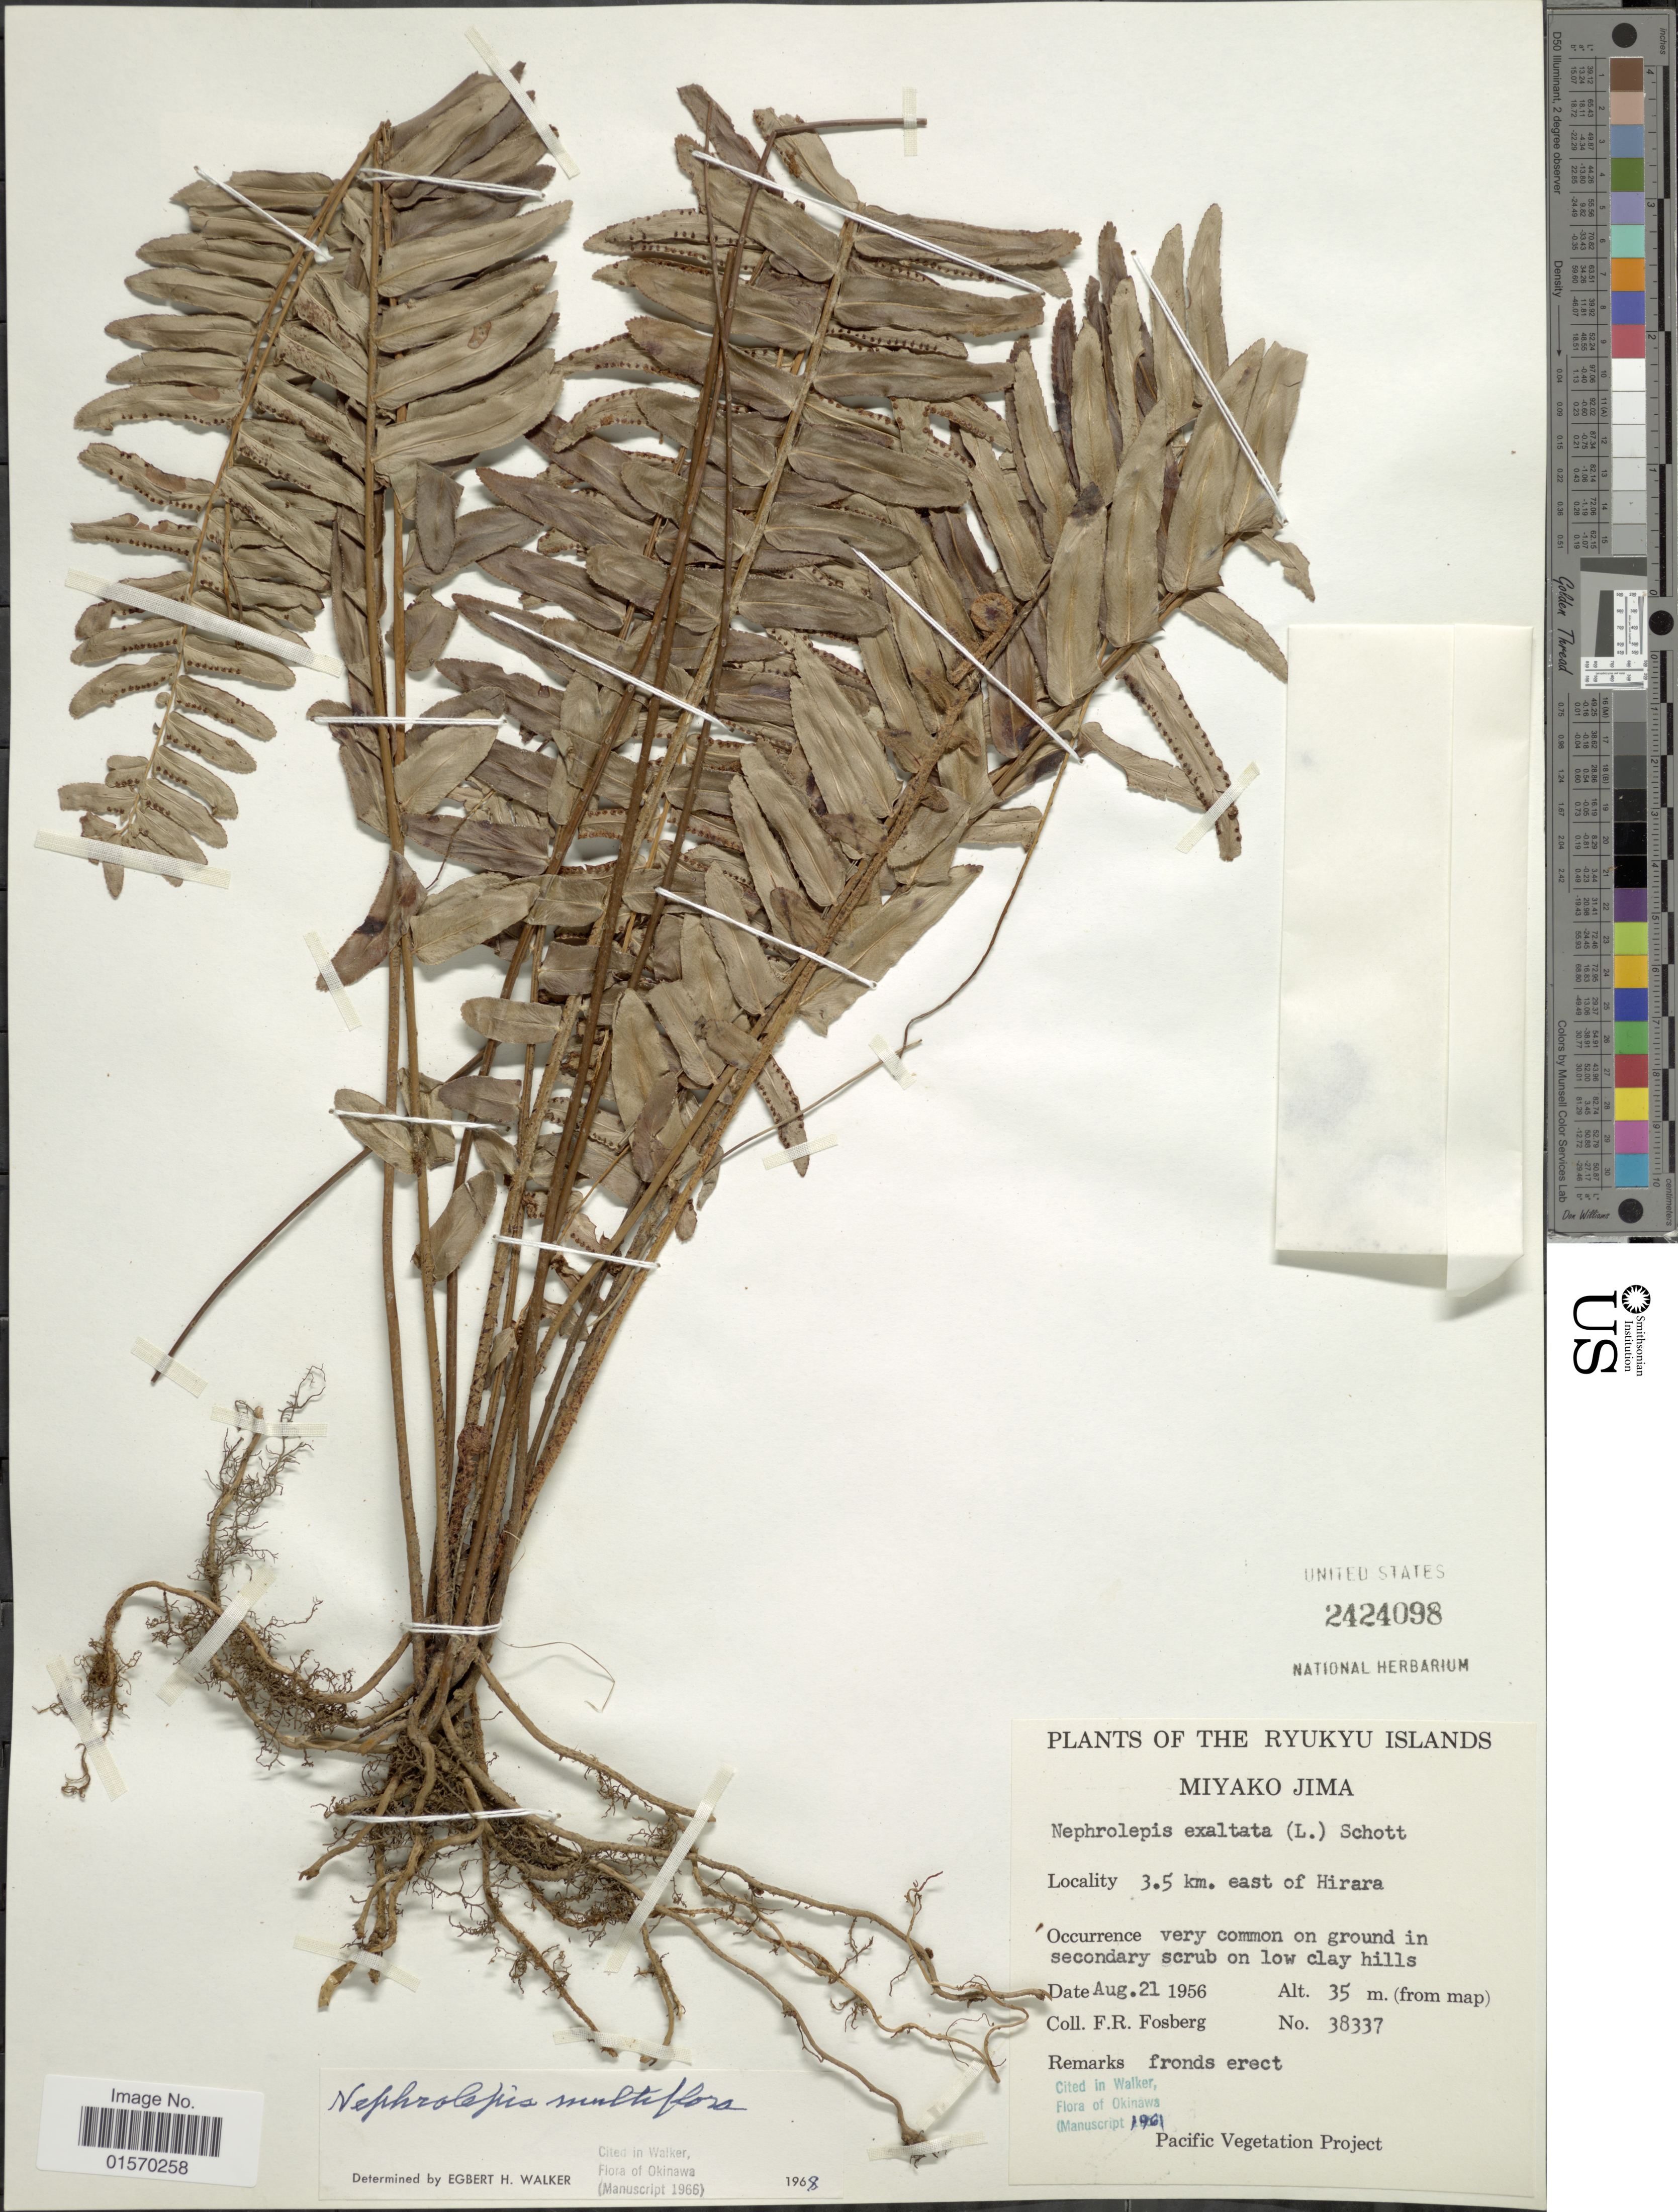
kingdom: Plantae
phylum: Tracheophyta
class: Polypodiopsida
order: Polypodiales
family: Nephrolepidaceae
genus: Nephrolepis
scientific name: Nephrolepis multiflora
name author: (Roxb.) F.M. Jarrett ex C.V. Morton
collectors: F. R. Fosberg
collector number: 38337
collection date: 1956-08-21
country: Japan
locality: Ryukyu Islands. Miyako Jima. 3.5 km. east of Hirara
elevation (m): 35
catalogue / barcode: US 2424098